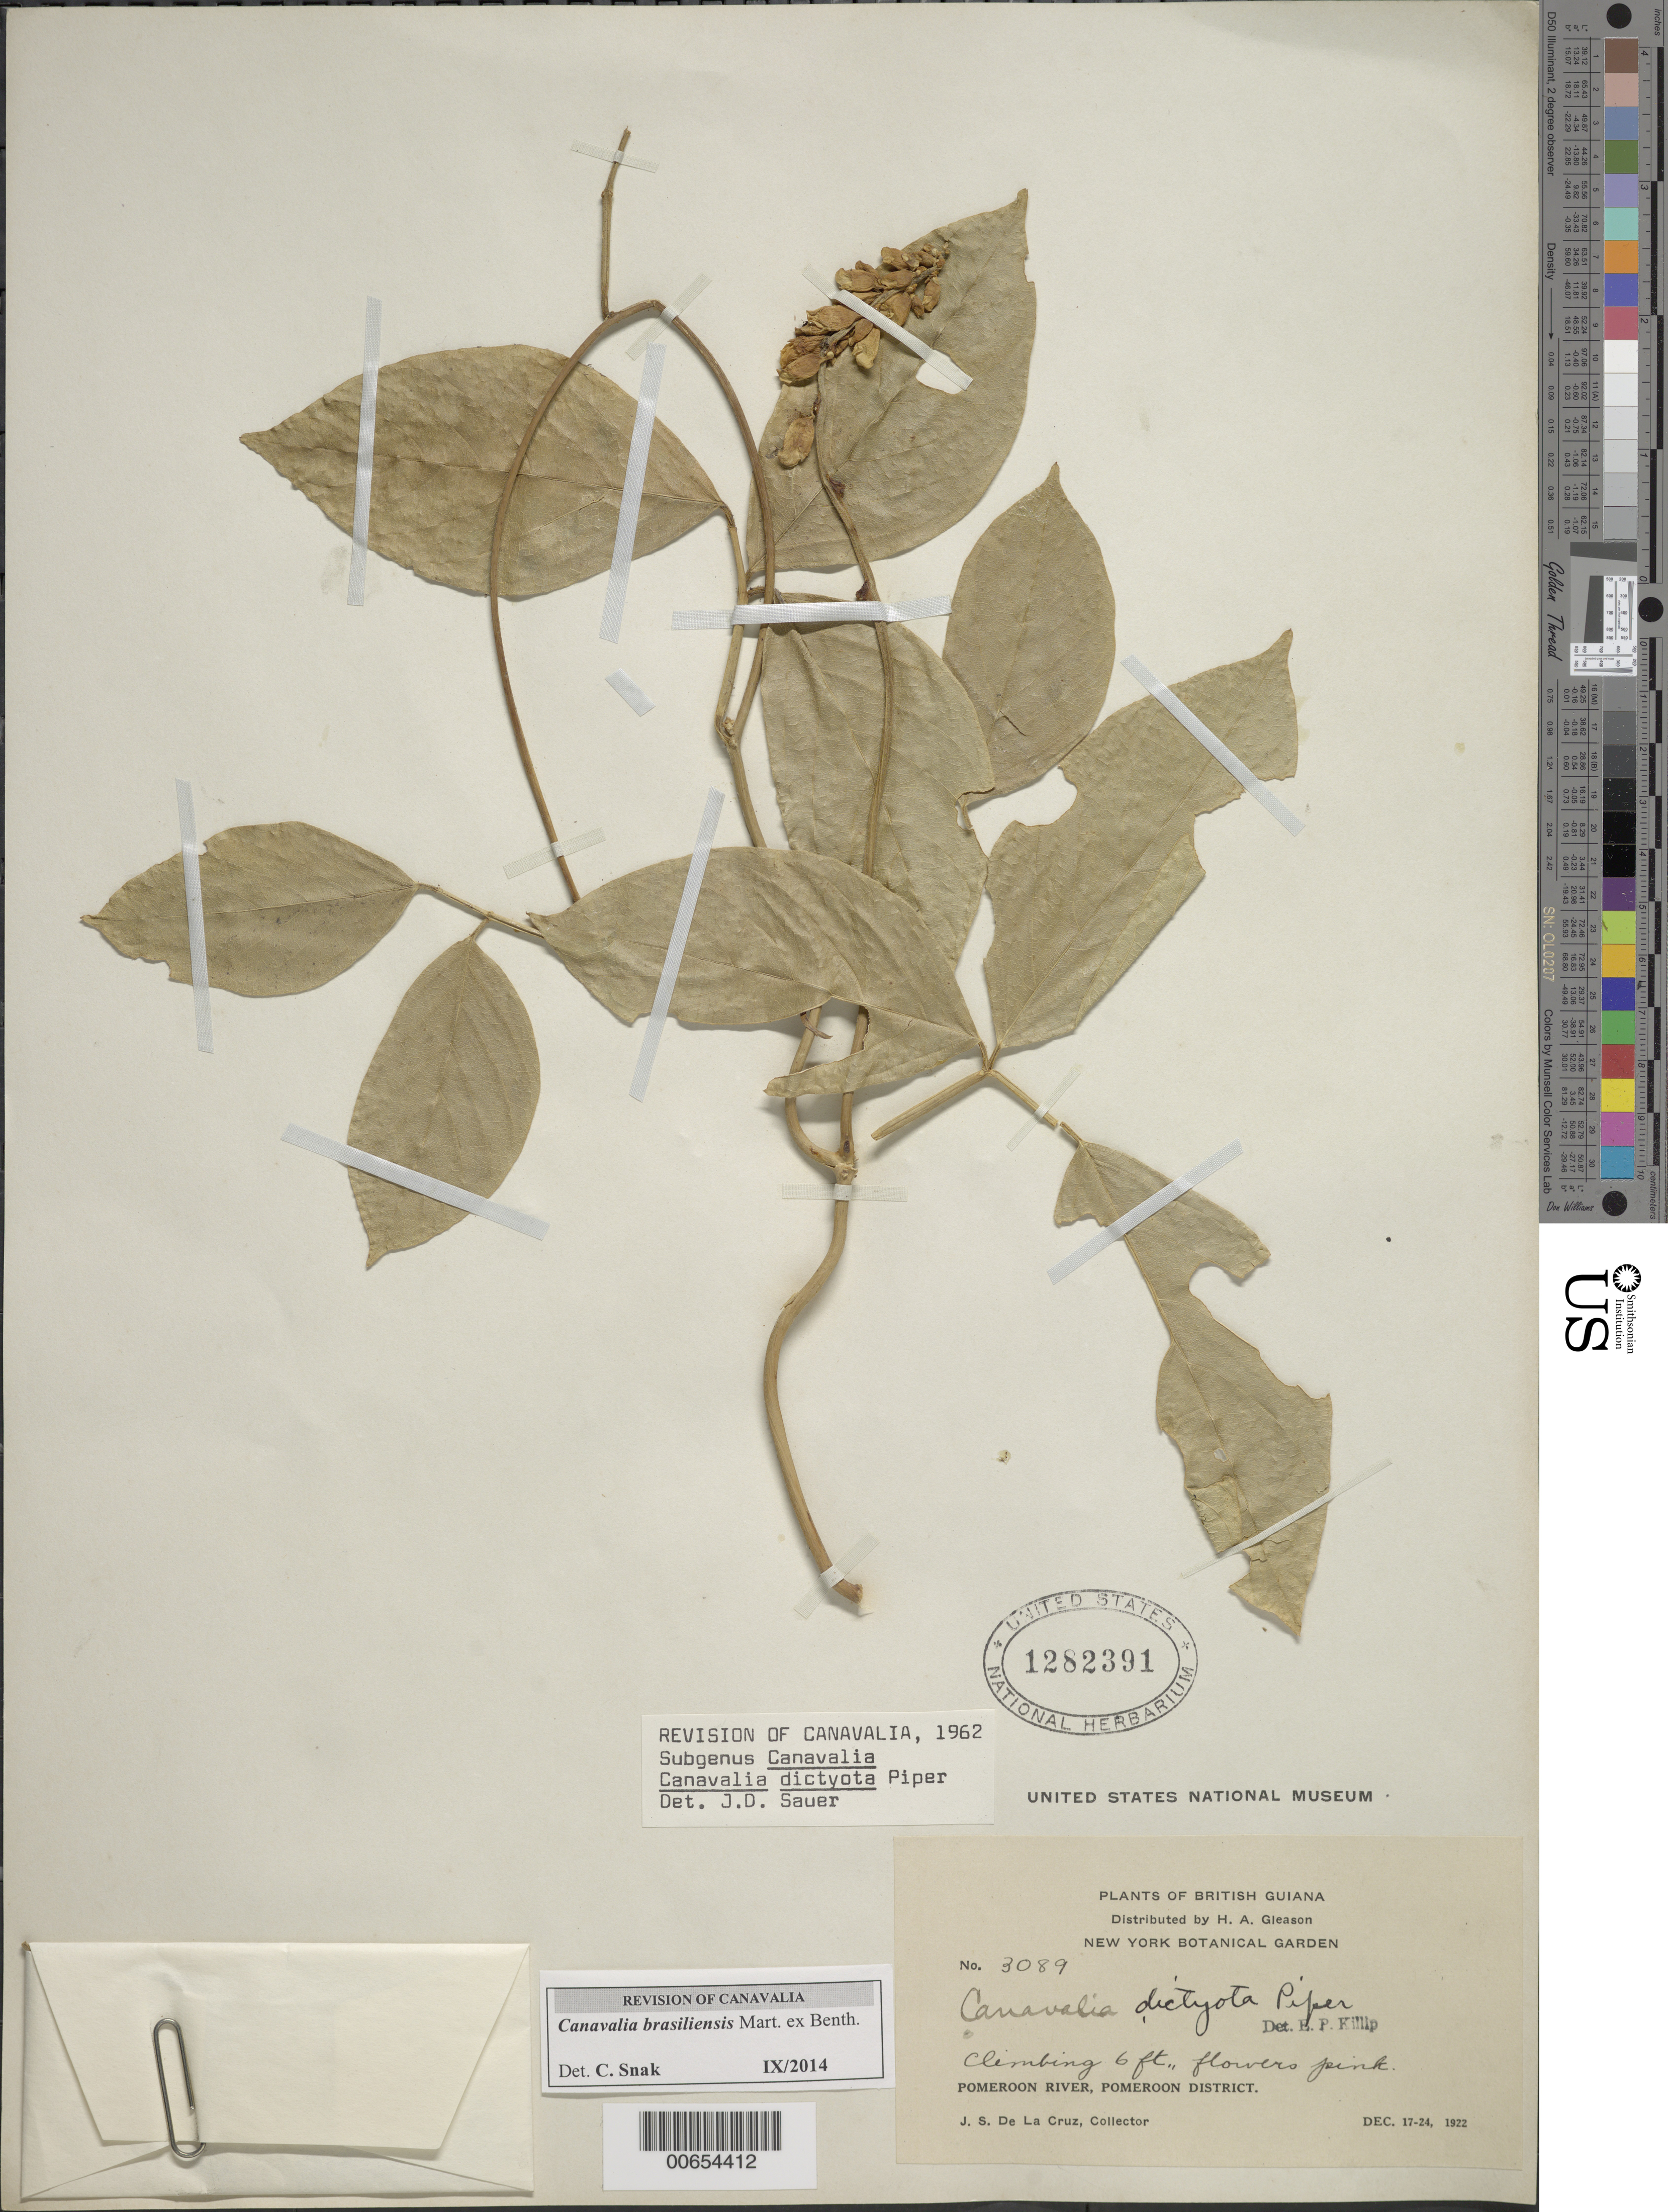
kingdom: Plantae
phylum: Tracheophyta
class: Magnoliopsida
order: Fabales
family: Fabaceae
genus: Canavalia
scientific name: Canavalia brasiliensis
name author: Mart. ex Benth.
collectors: J. S. de la Cruz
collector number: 3089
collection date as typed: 17-Dec-22 to 24-Dec-22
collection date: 1922-12-17/1922-12-24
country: Guyana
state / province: Pomeroon-Supenaam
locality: Pomeroon R.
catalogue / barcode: US 1282391